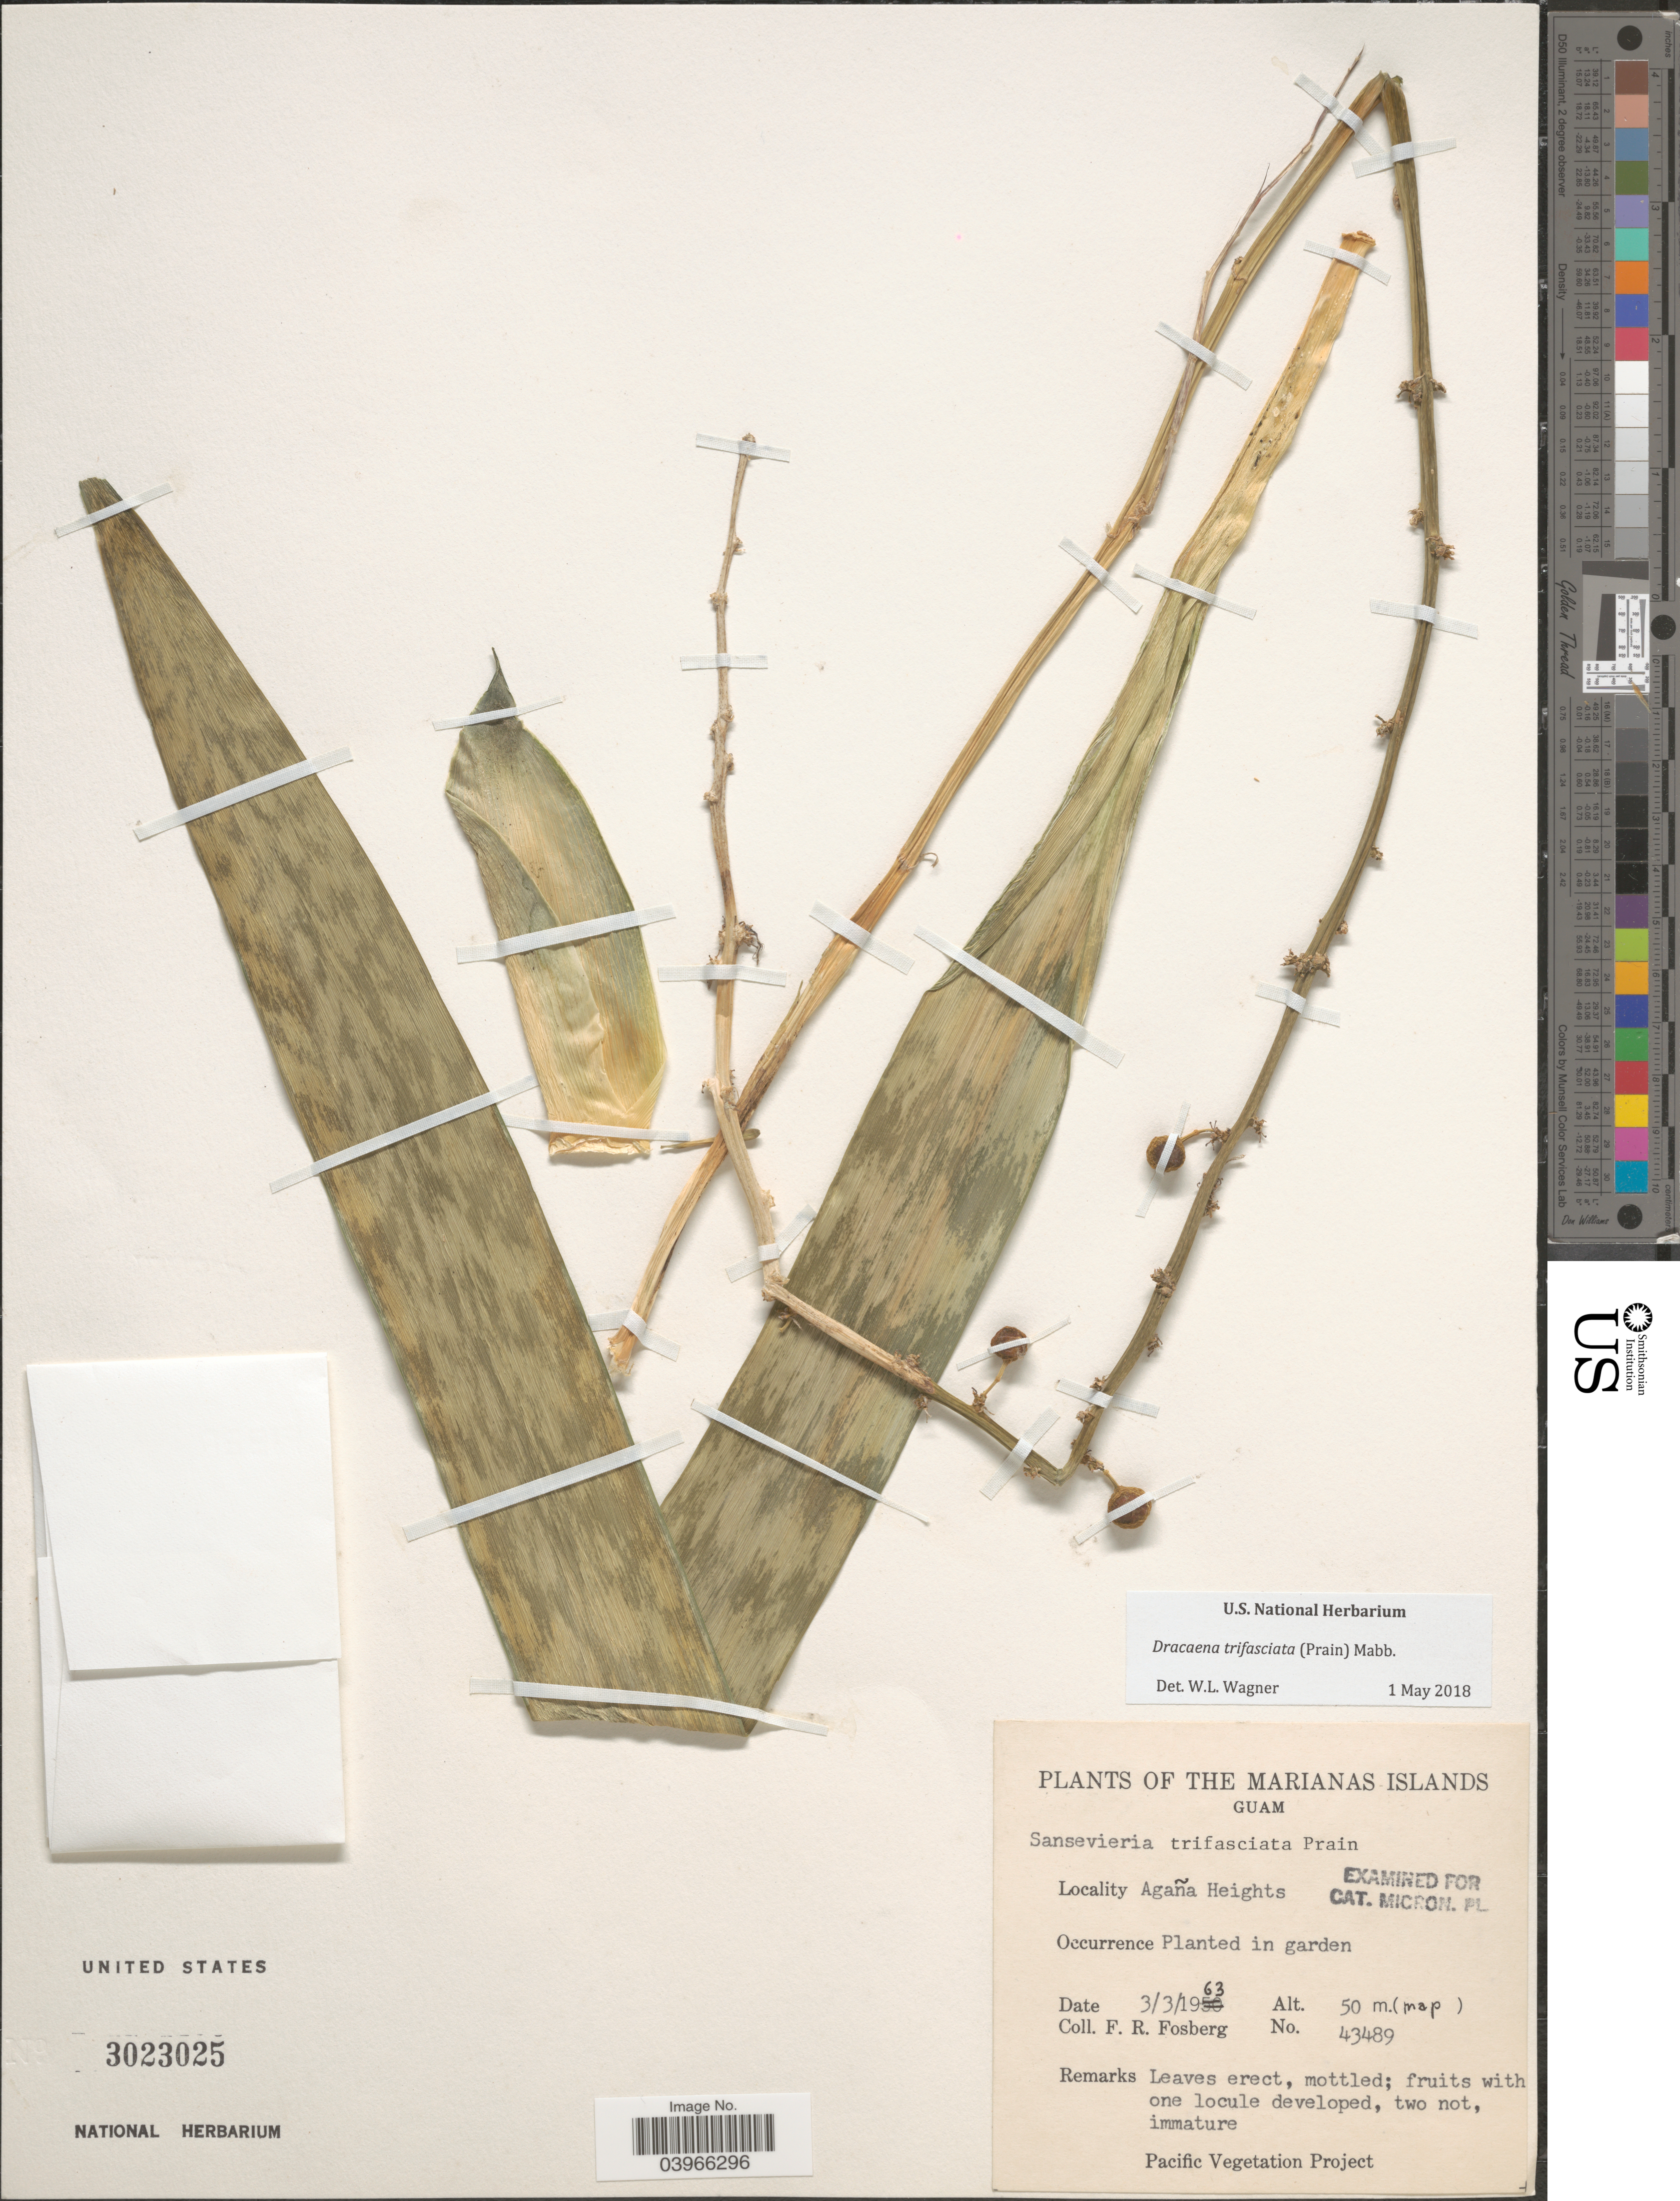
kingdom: Plantae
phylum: Tracheophyta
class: Liliopsida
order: Asparagales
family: Asparagaceae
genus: Dracaena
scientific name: Dracaena trifasciata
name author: (Prain) Mabb.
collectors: F. R. Fosberg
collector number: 43489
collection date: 1963-03-03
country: Guam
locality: Marianas Islands. Agaña Heights. Planted in garden.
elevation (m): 50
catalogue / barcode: US 3023025